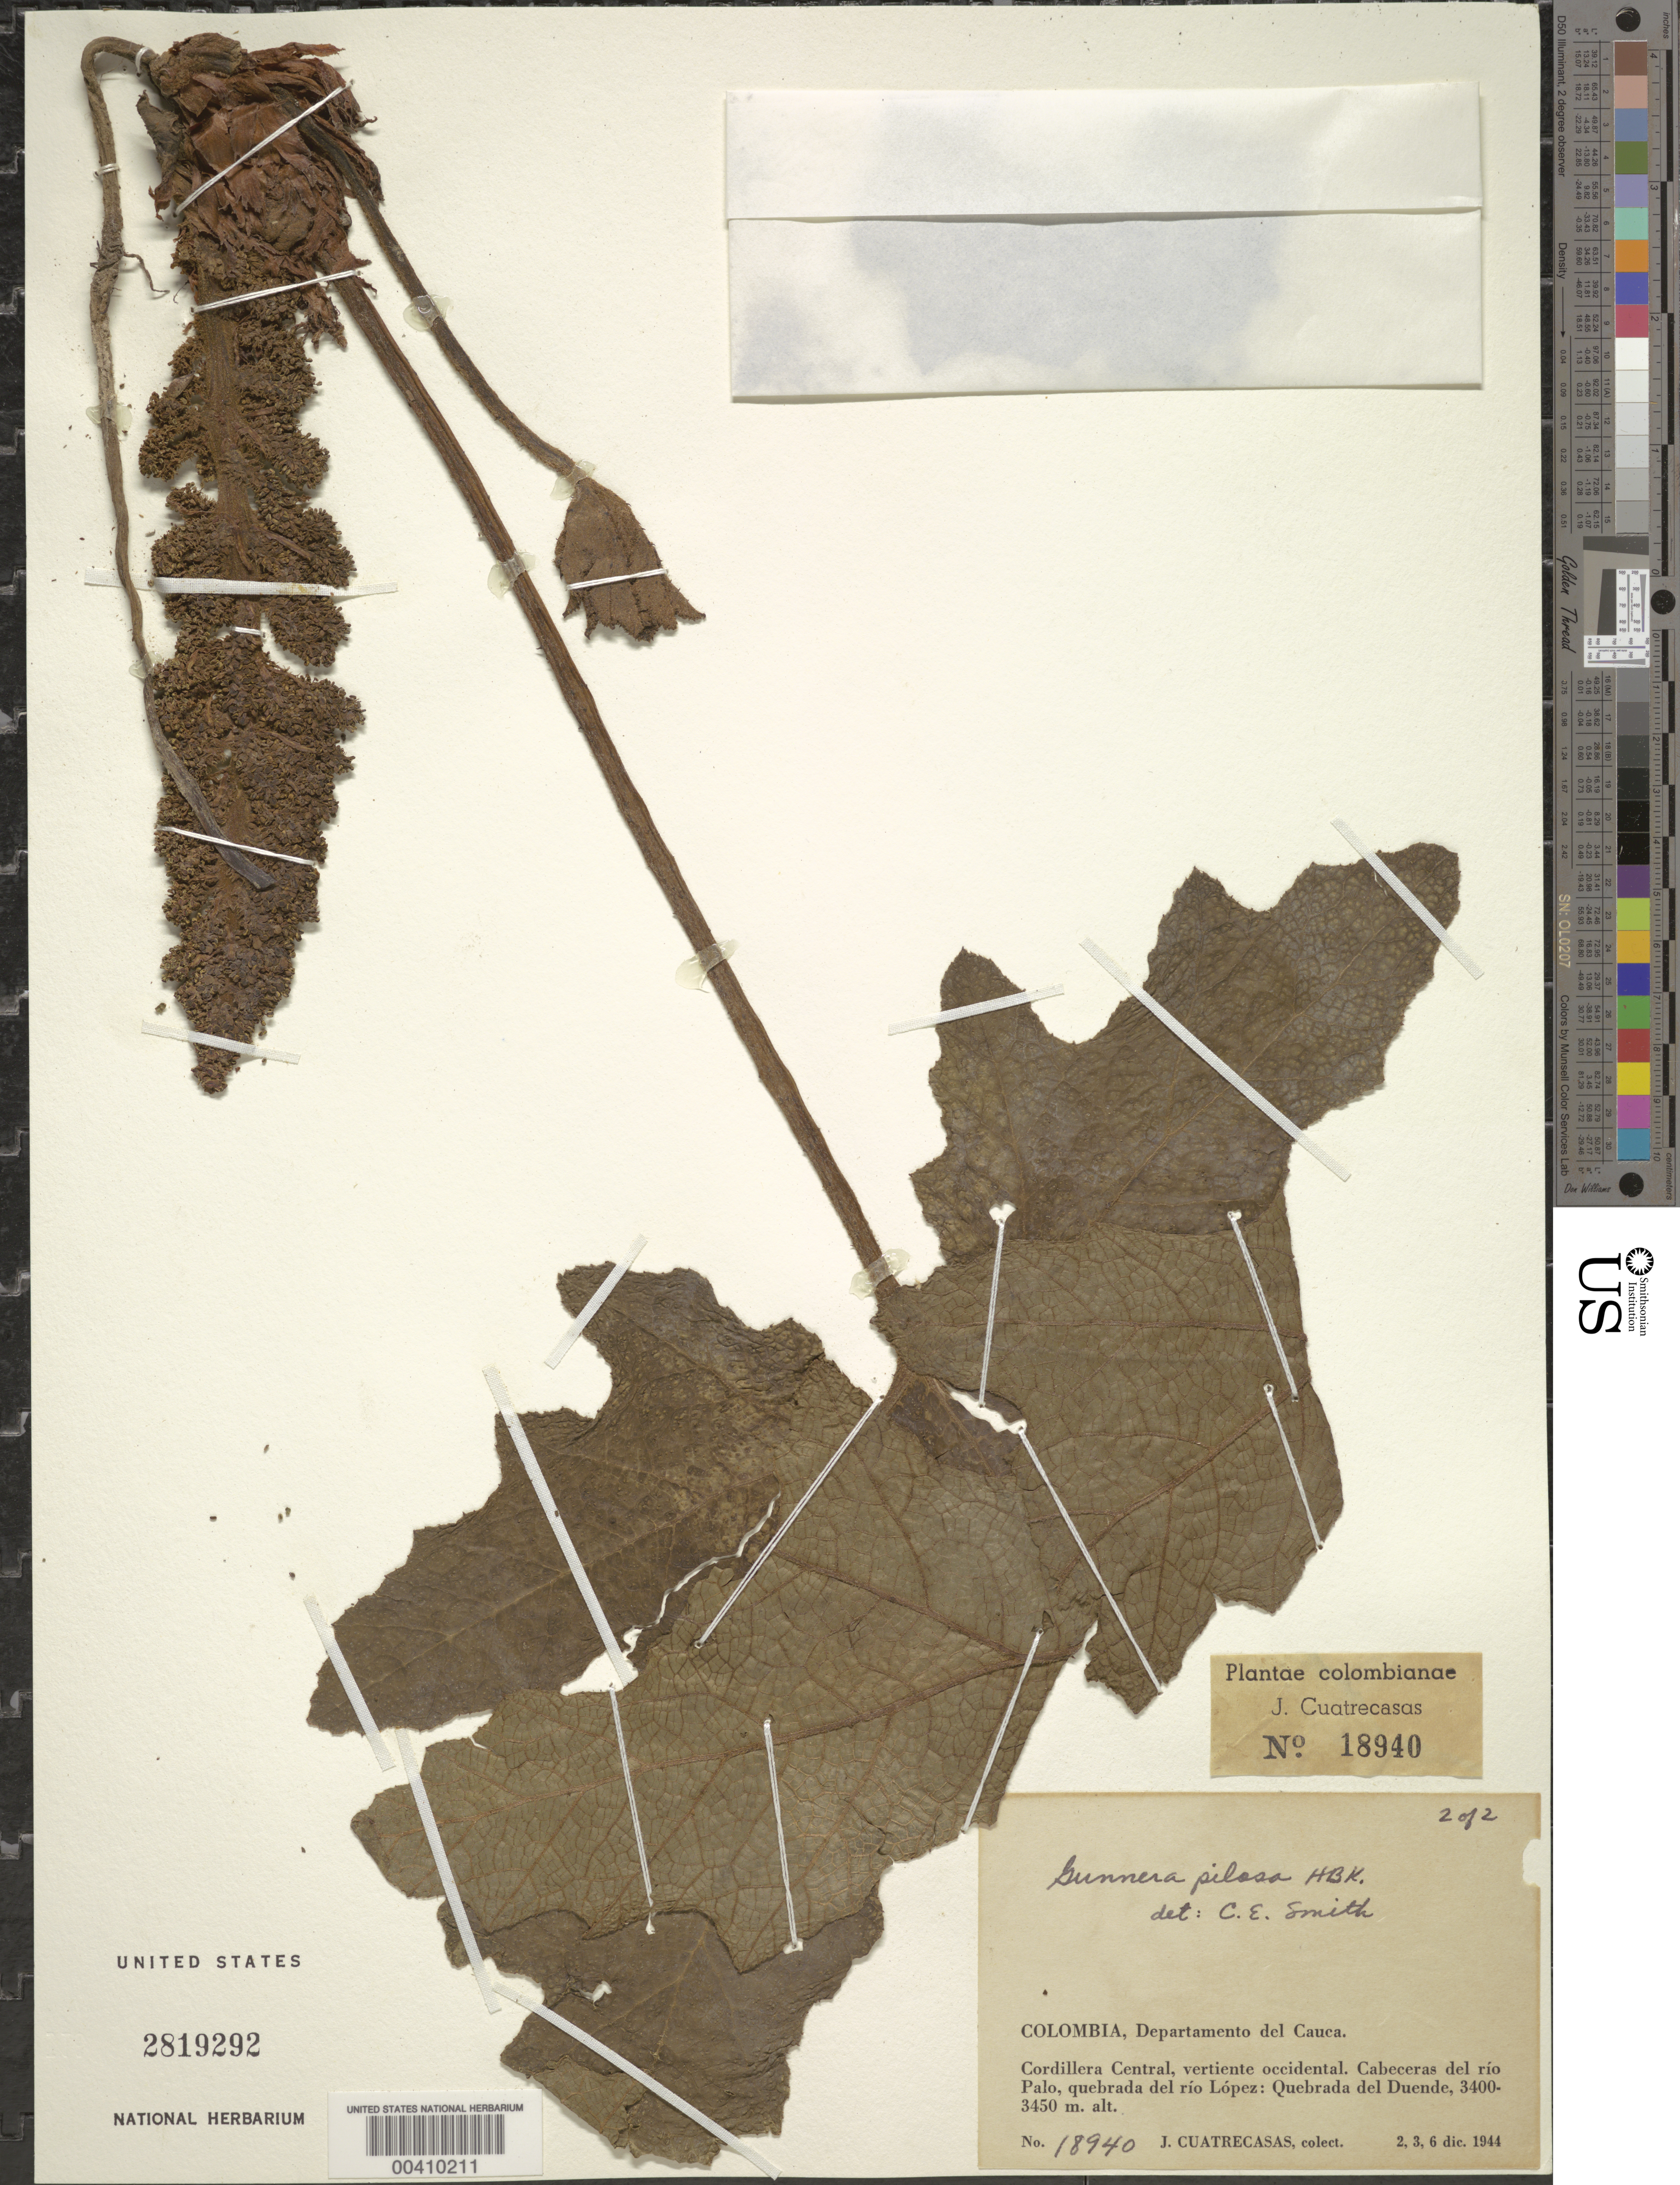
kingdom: Plantae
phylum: Tracheophyta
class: Magnoliopsida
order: Gunnerales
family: Gunneraceae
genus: Gunnera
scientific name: Gunnera pilosa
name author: Kunth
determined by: Smith, C. E., Jr.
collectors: J. Cuatrecasas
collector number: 18940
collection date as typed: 2, 3, 6 dic. 1944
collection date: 1944-12-02/1944-12-06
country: Colombia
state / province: Cauca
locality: Cordillera Central, vertiente occidental. Cabecera del río Palo, Quebrada del río López: Quebrada del Duende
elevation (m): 3400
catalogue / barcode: US 2819292